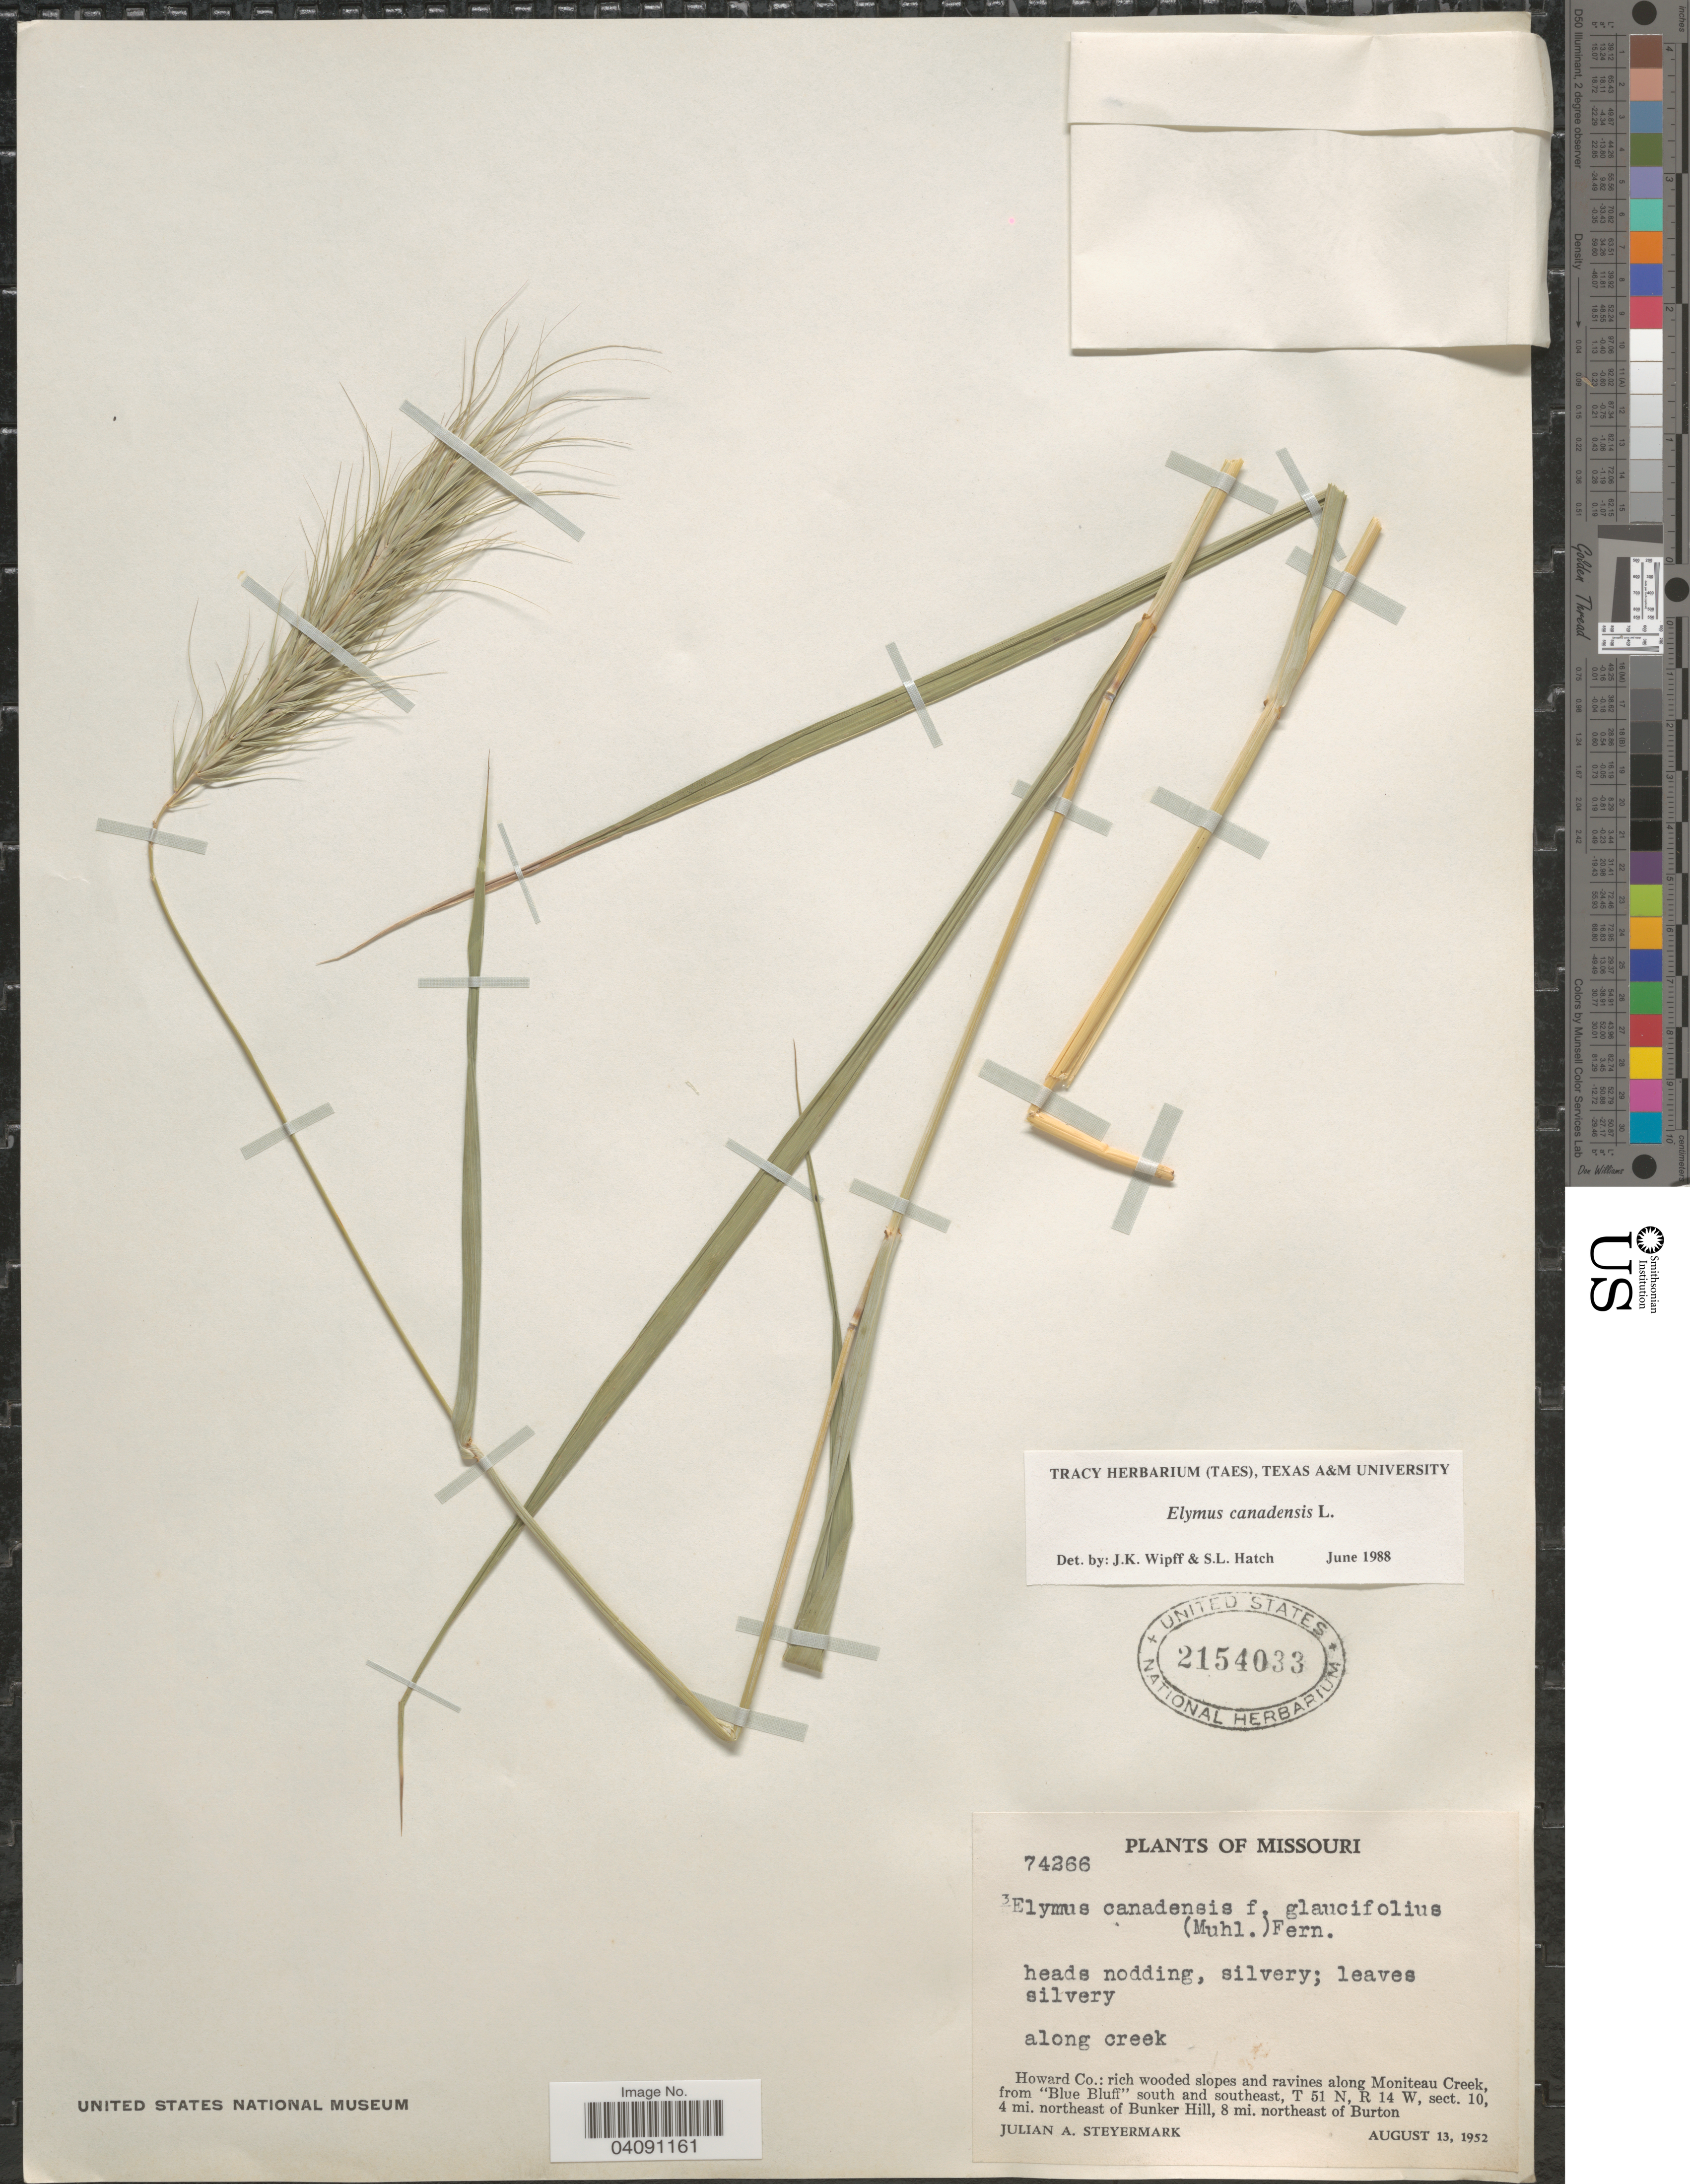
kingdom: Plantae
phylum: Tracheophyta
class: Liliopsida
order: Poales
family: Poaceae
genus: Elymus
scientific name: Elymus canadensis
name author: L.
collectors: J. Steyermark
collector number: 74266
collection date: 1952-08-13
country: United States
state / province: Missouri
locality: Howard Co.: rich wooded slopes and ravines along Moniteau Creek, from "Blue Bluff" south and southeast, T 51 N, R 14 W, sect. 10, 4 mi. northeast of Bunker Hill, 8 mi. northeast of Burton.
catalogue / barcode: US 2154033